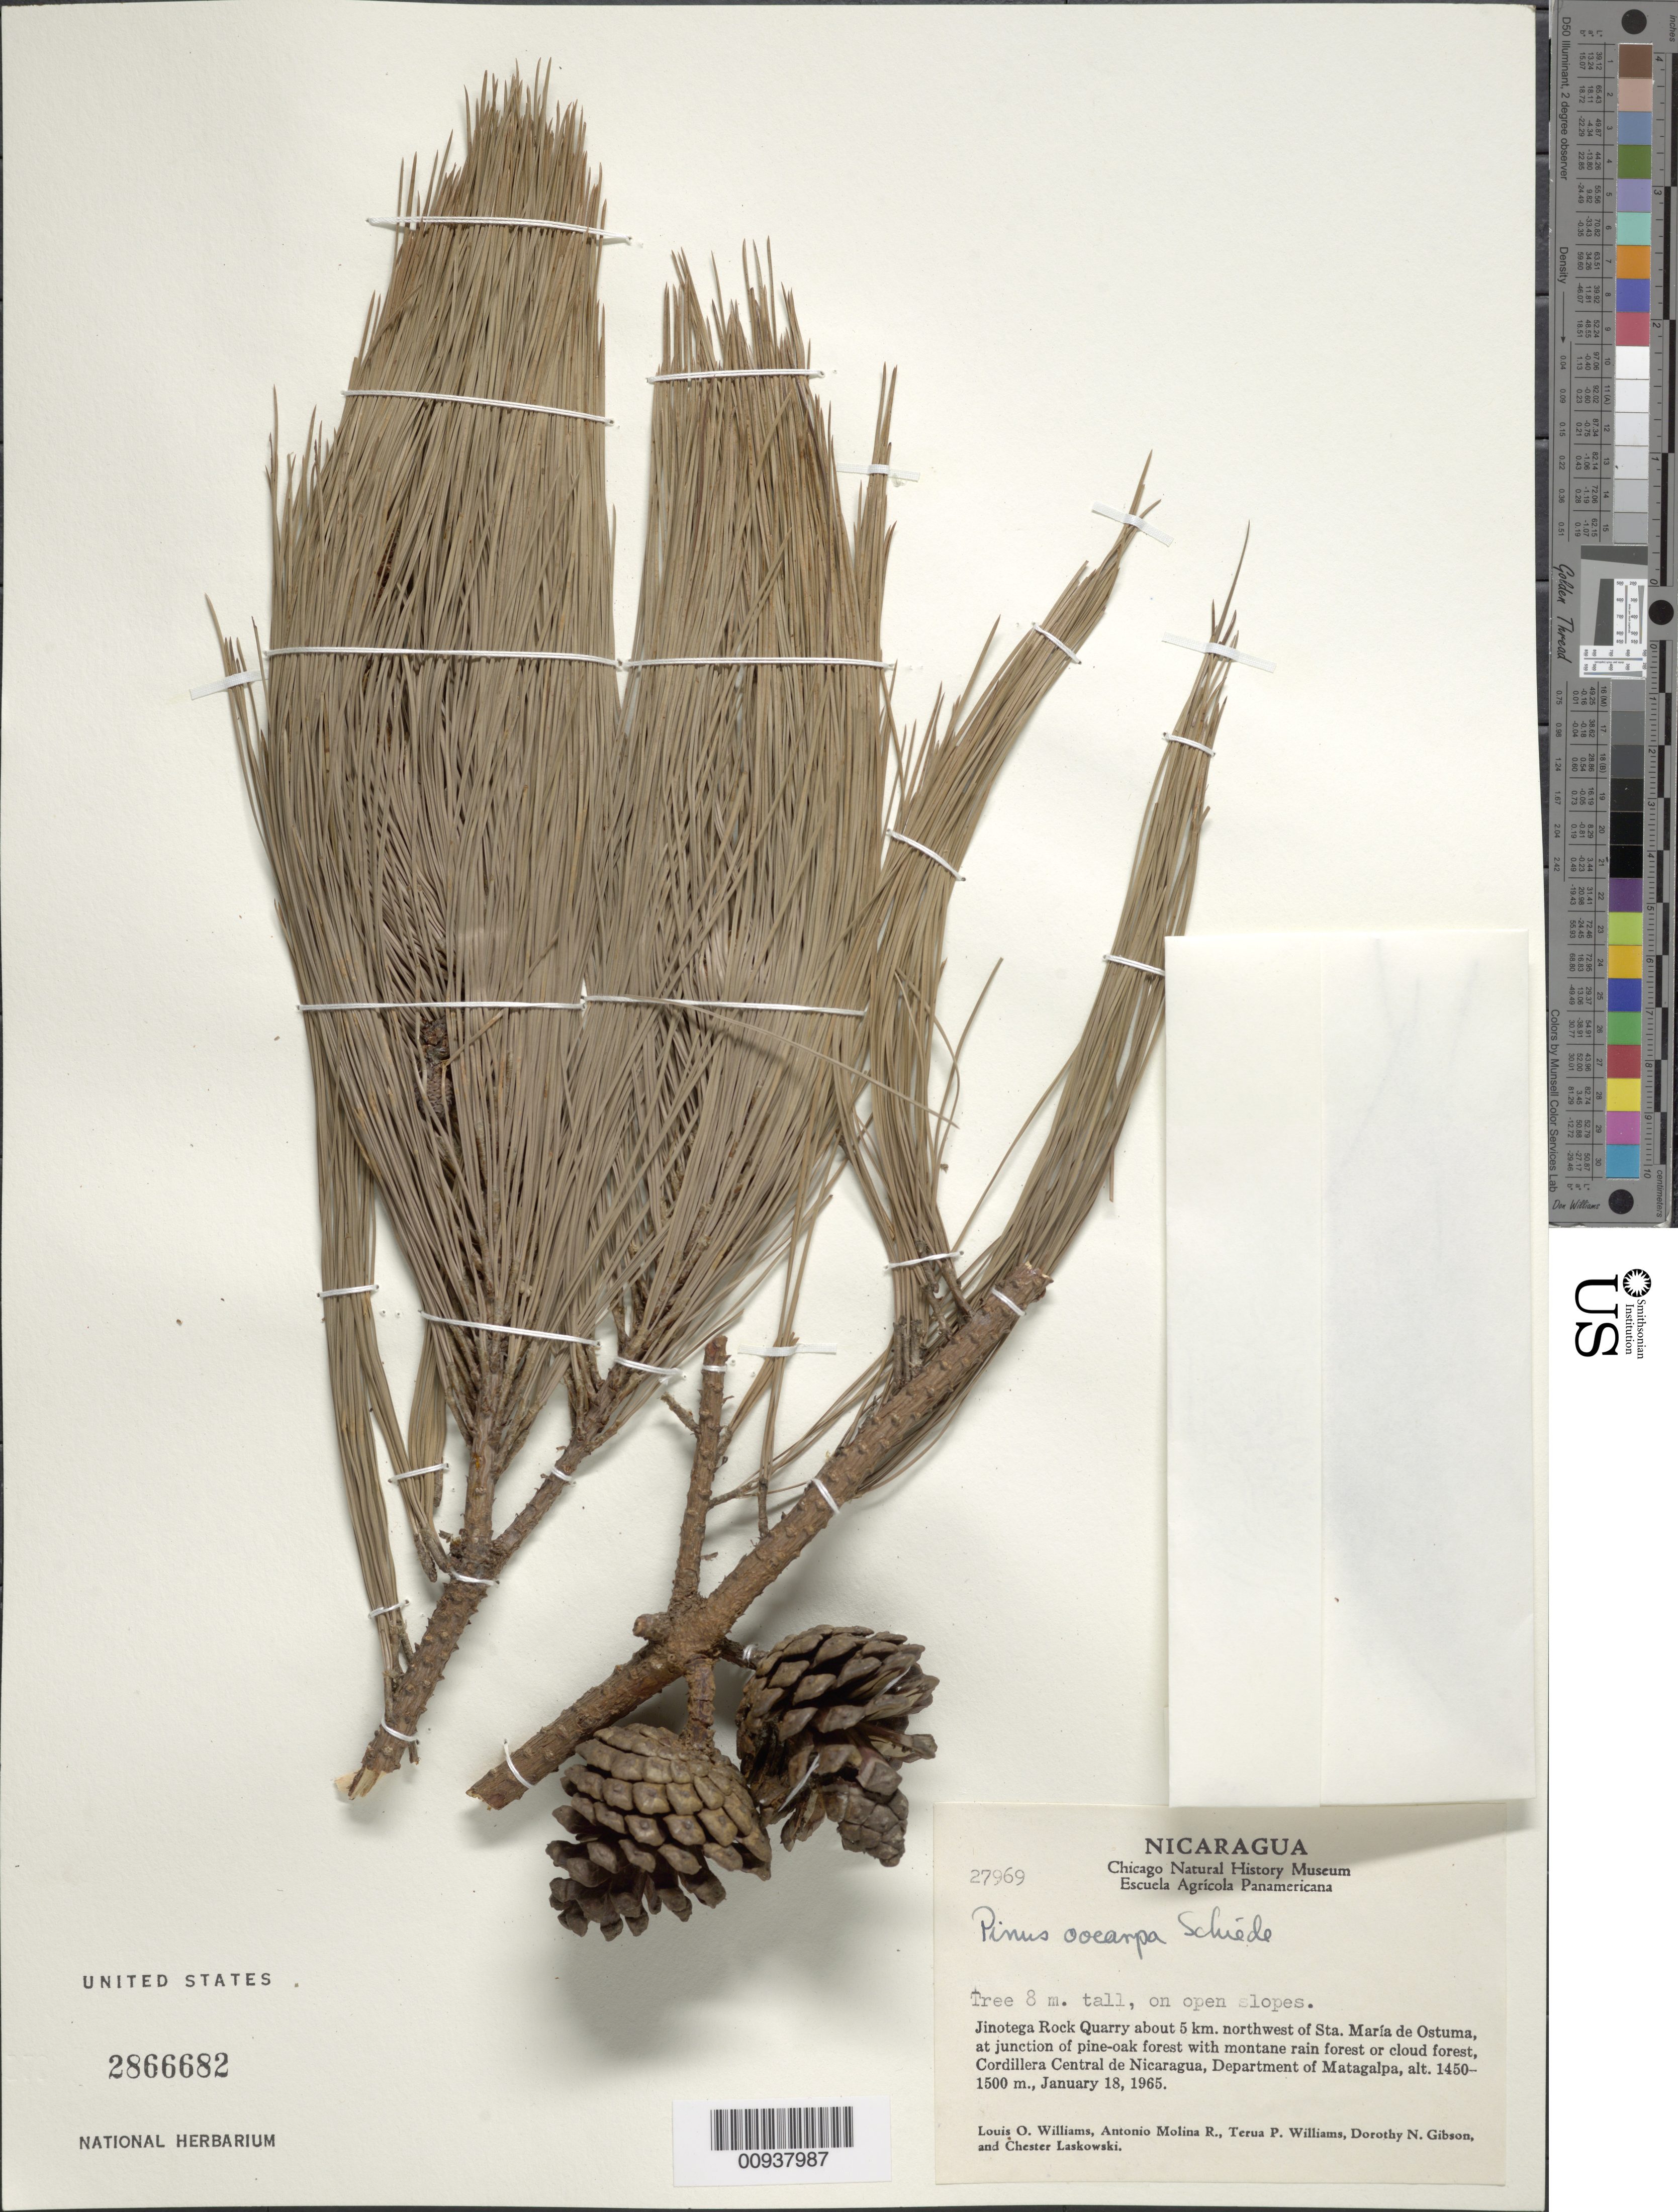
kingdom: Plantae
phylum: Tracheophyta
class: Pinopsida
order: Pinales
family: Pinaceae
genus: Pinus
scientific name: Pinus oocarpa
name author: Schiede ex Schltdl.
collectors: L. O. Williams, A. Molina R., T. P. Williams, D. N. Gibson & C. Laskowski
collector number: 27969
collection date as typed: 18 Jan 1965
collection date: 1965-01-18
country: Nicaragua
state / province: Matagalpa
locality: Jinotega Rock Quarry about 5 km. northwest of Sta. María de Ostuma. Cordillera Central de Nicaragua.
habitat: On open slopes. At junction of pine-oak forest with montane rain forest or cloud forest.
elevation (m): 1500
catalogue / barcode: US 2866682